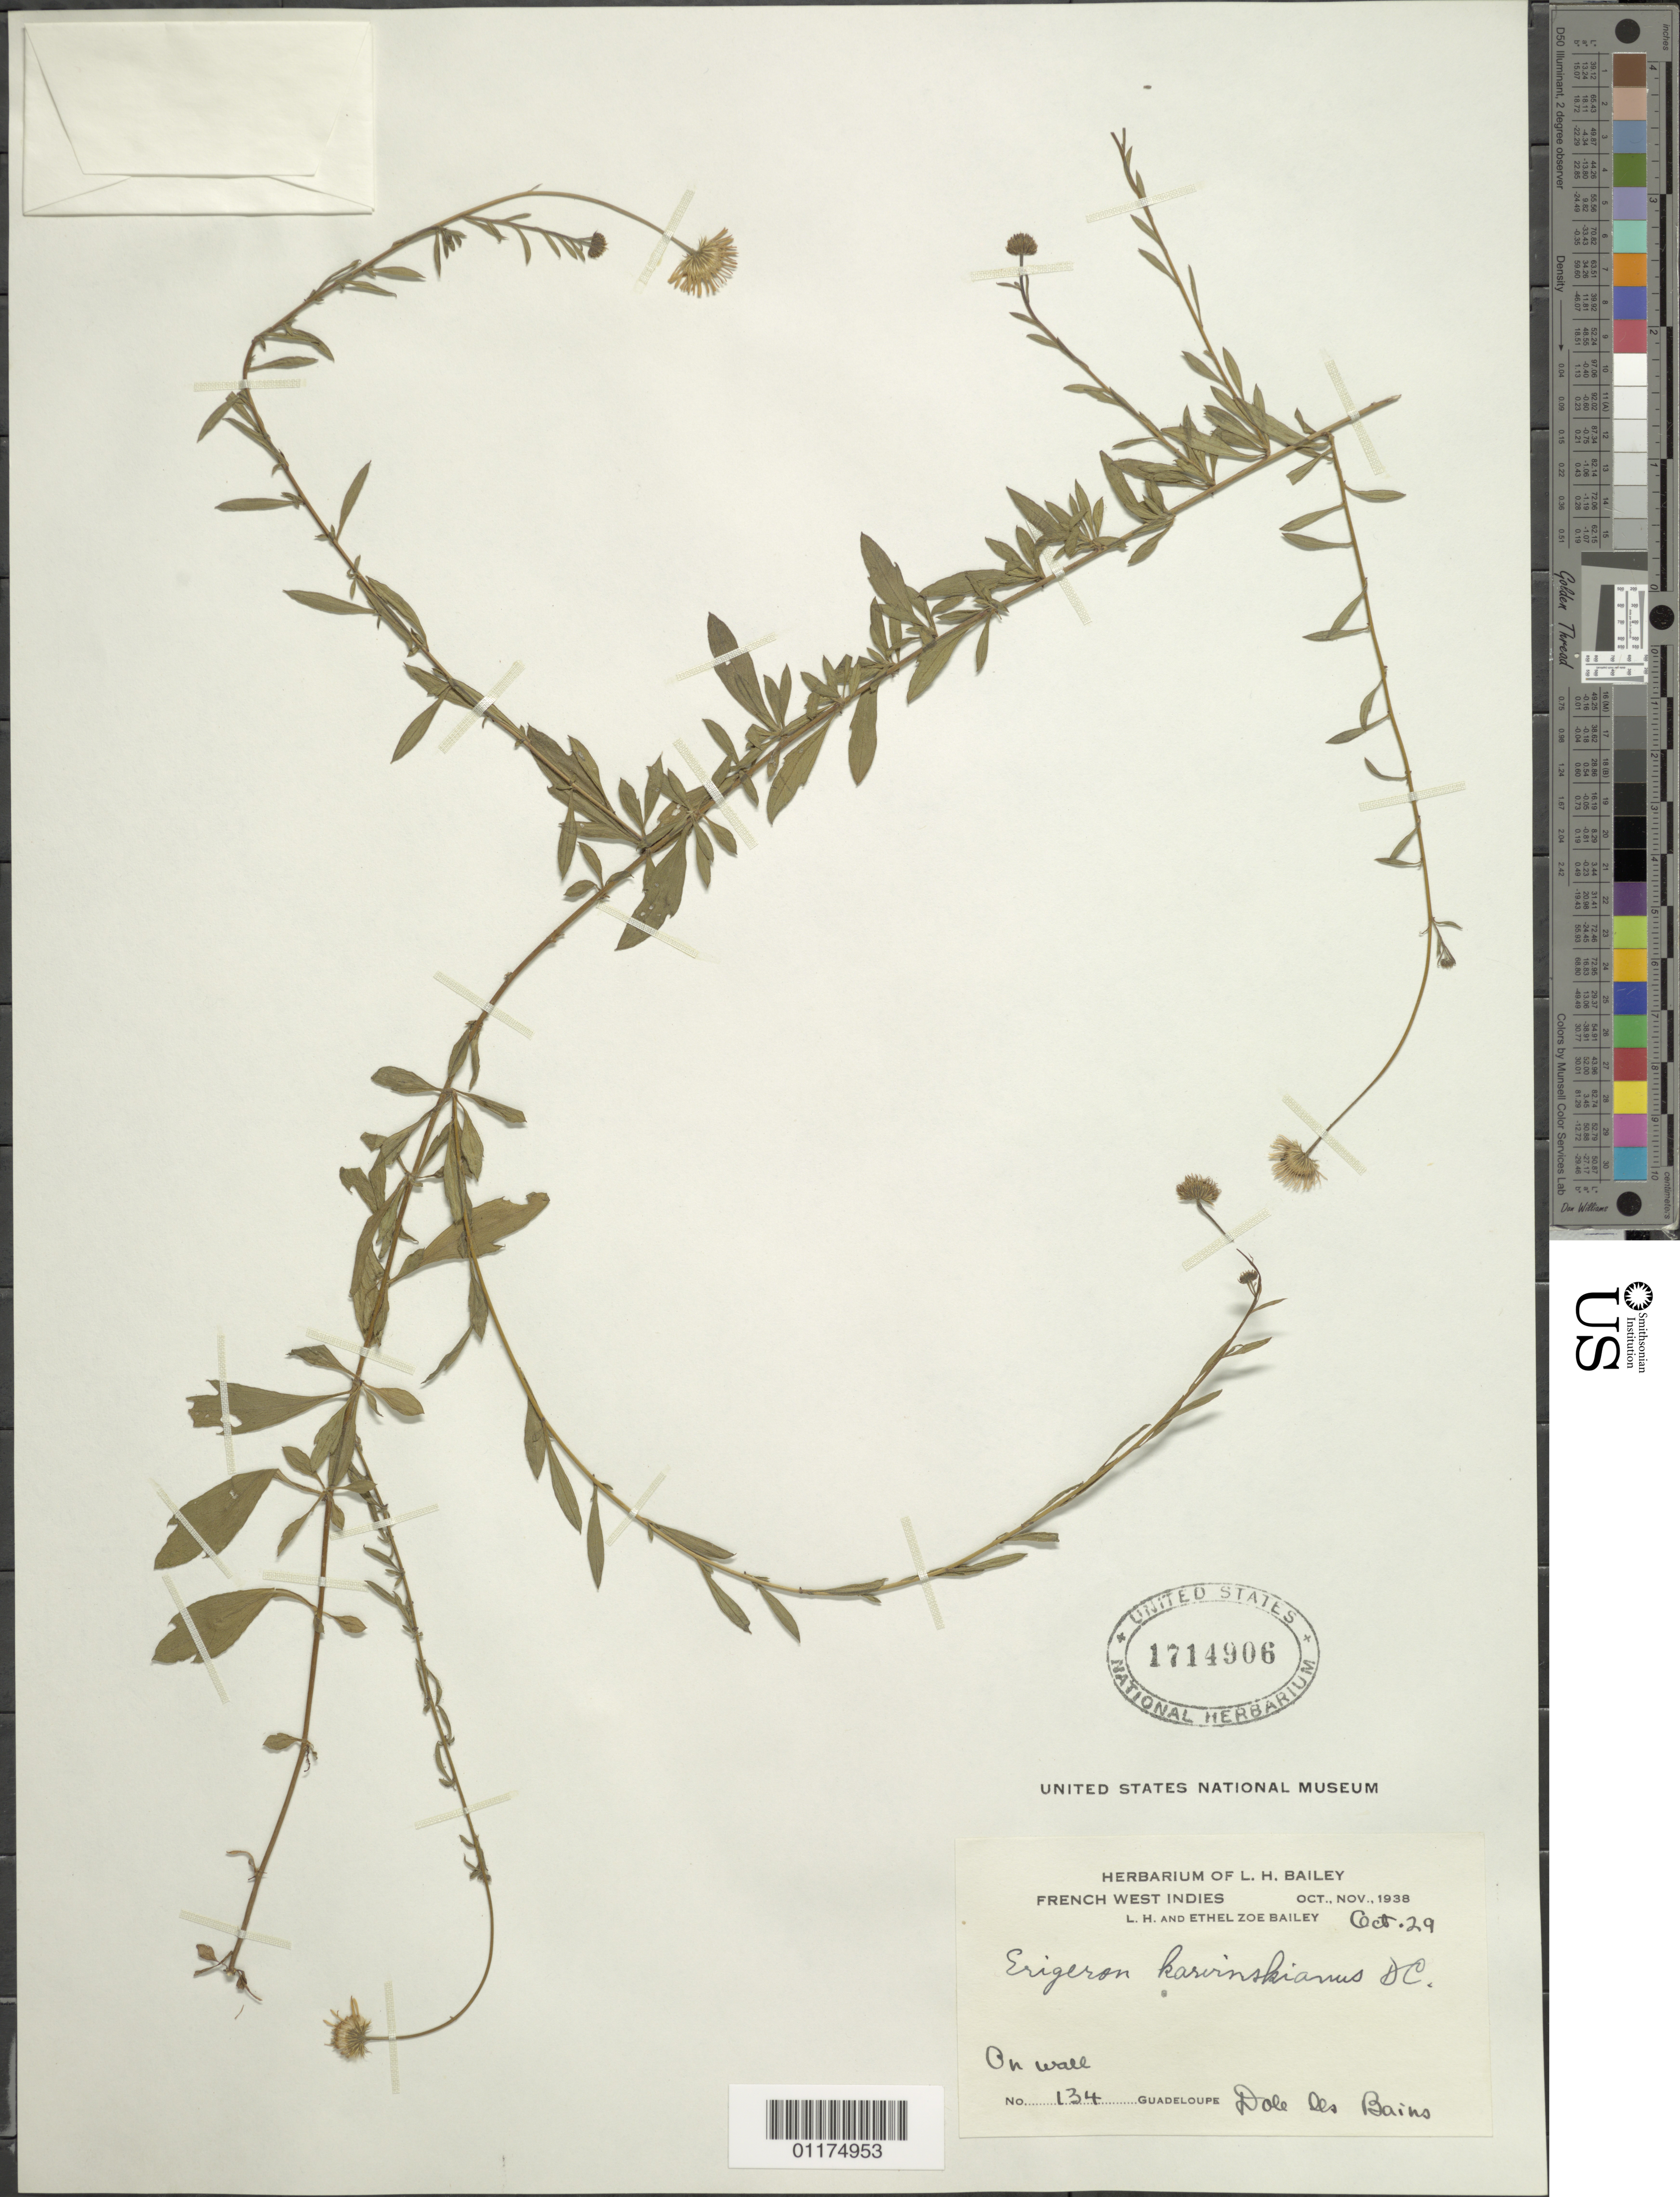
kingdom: Plantae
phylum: Tracheophyta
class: Magnoliopsida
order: Asterales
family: Asteraceae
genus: Erigeron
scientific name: Erigeron karvinskianus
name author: DC.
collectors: L. H. Bailey & E. Z. Bailey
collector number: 134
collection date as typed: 29 Oct 1938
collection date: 1938-10-29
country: Guadeloupe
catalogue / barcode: US 1714906